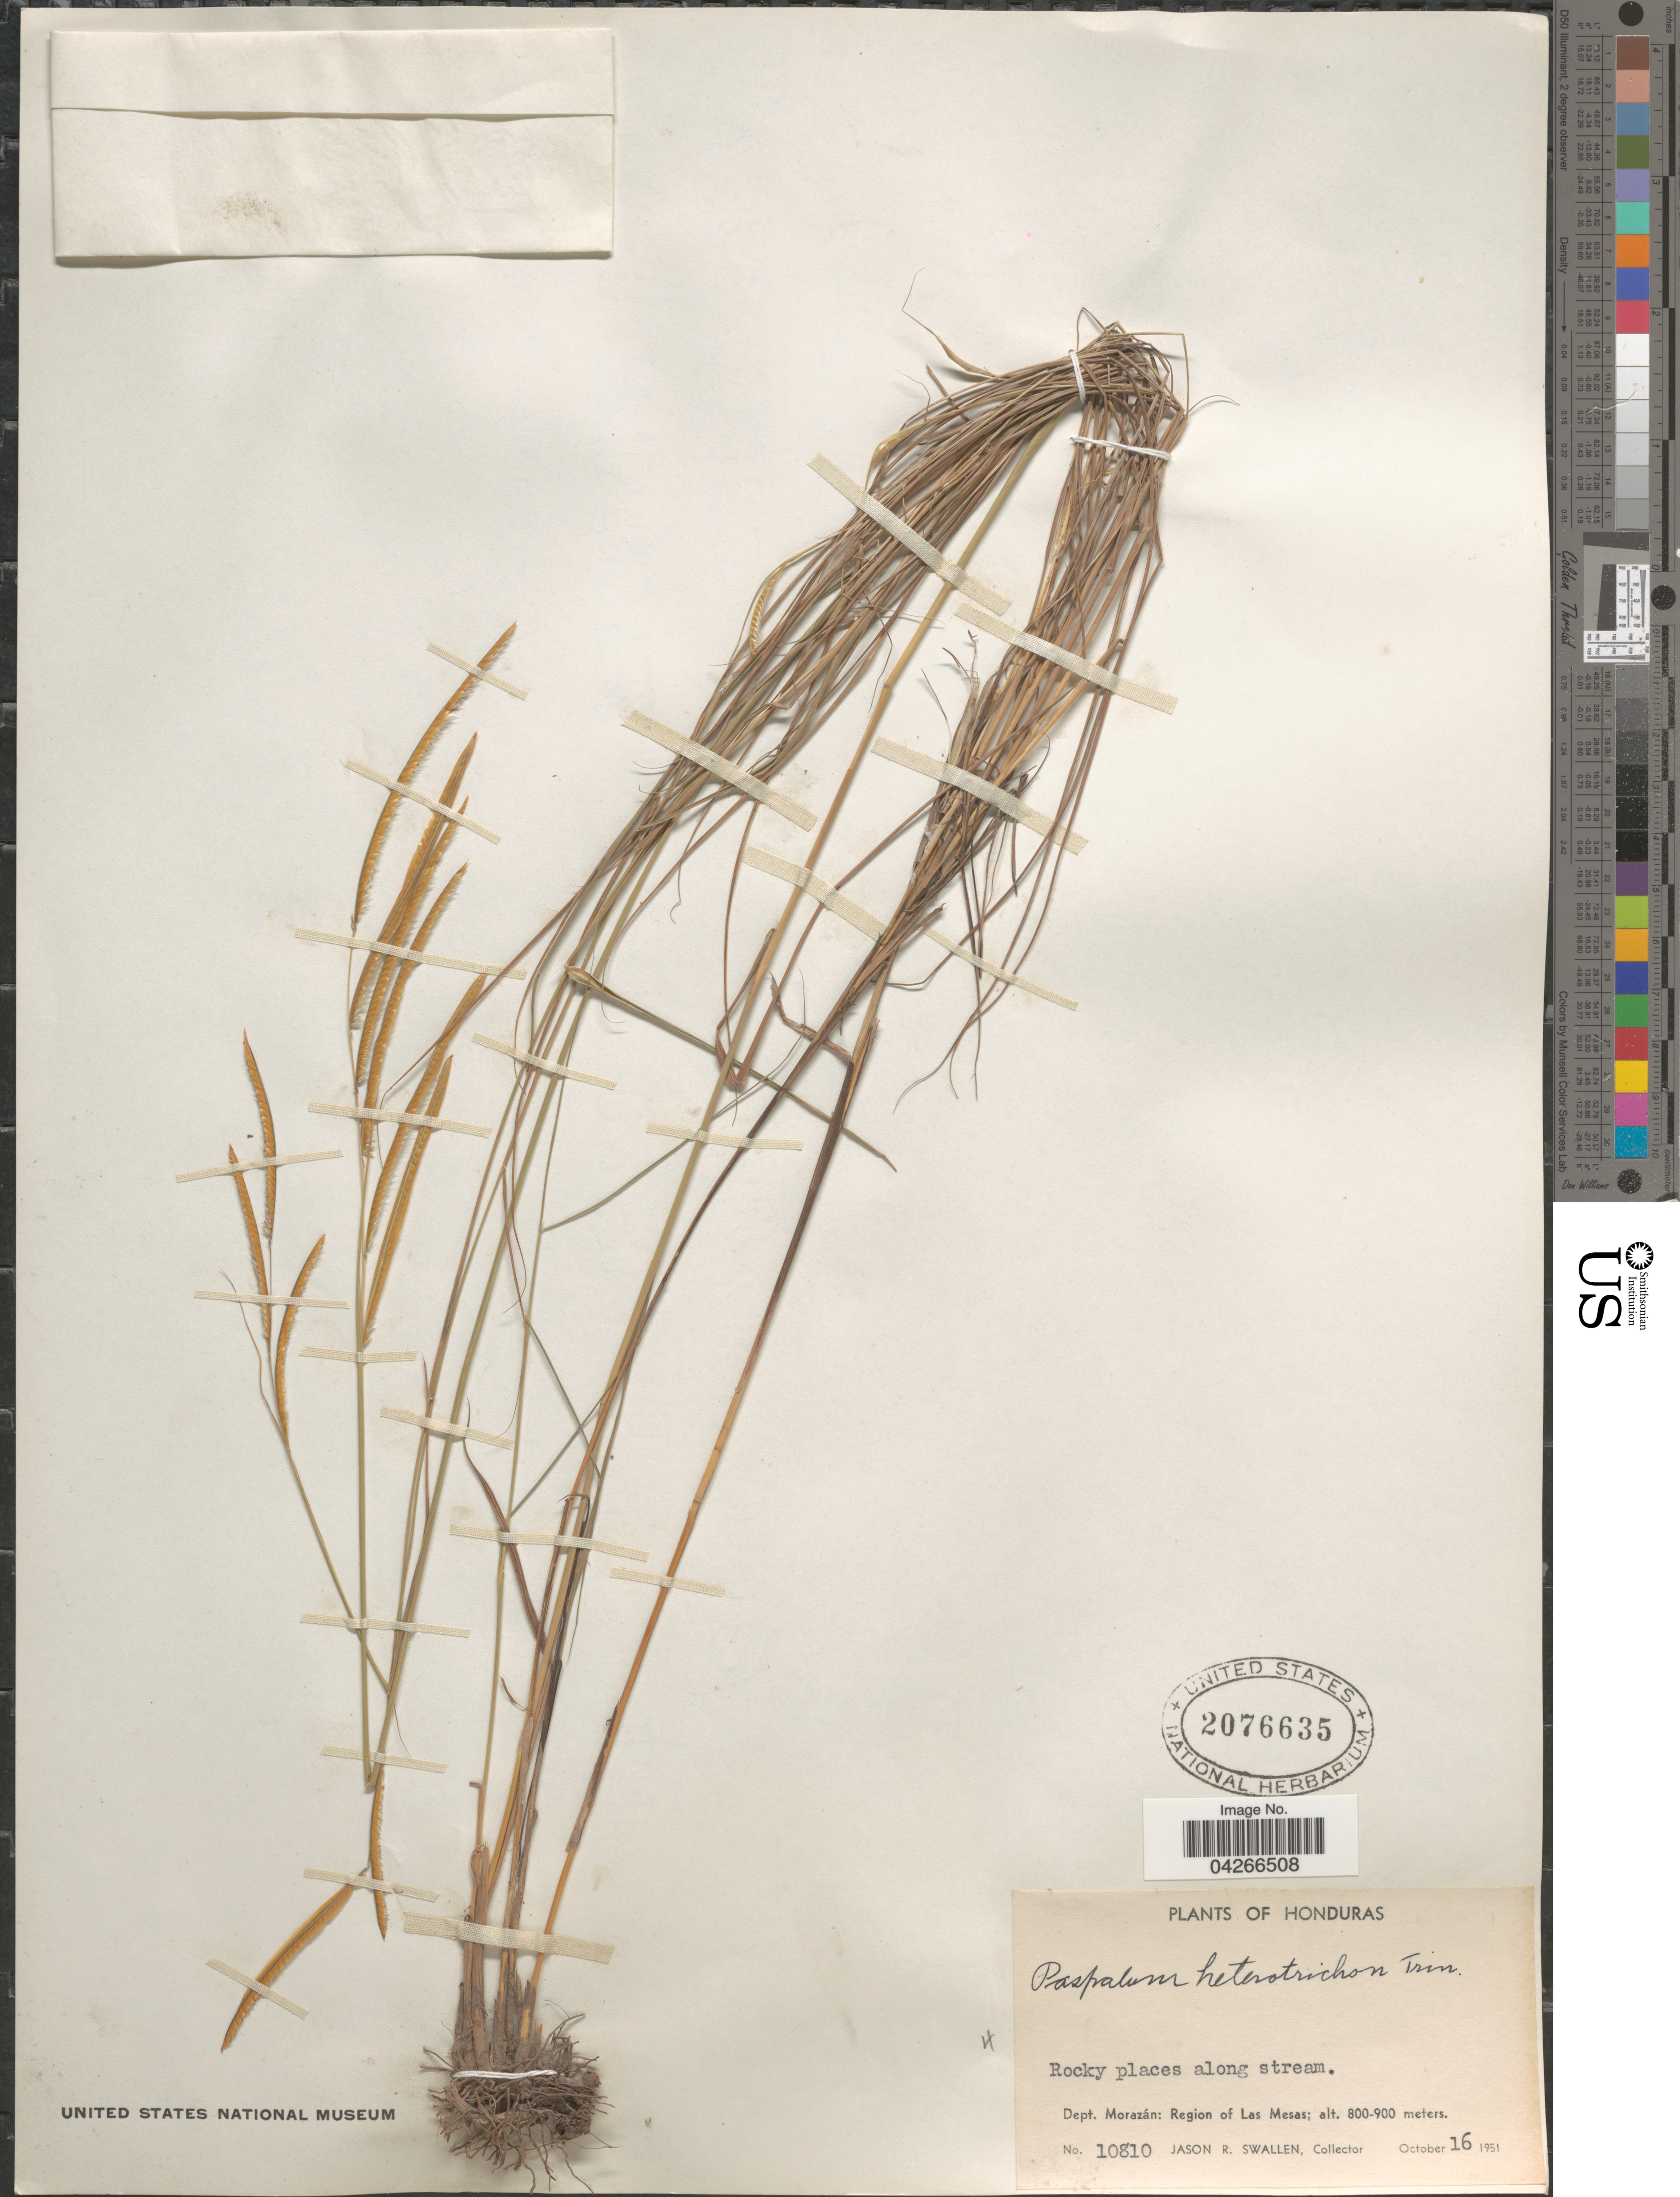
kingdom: Plantae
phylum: Tracheophyta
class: Liliopsida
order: Poales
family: Poaceae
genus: Paspalum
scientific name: Paspalum heterotrichon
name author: Trin.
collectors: J. R. Swallen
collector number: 10810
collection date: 1951-10-16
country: Honduras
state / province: Fco. Morazán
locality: Rocky places along stream. Dept. Morazán: Region of Las Mesas.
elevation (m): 800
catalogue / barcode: US 2076635